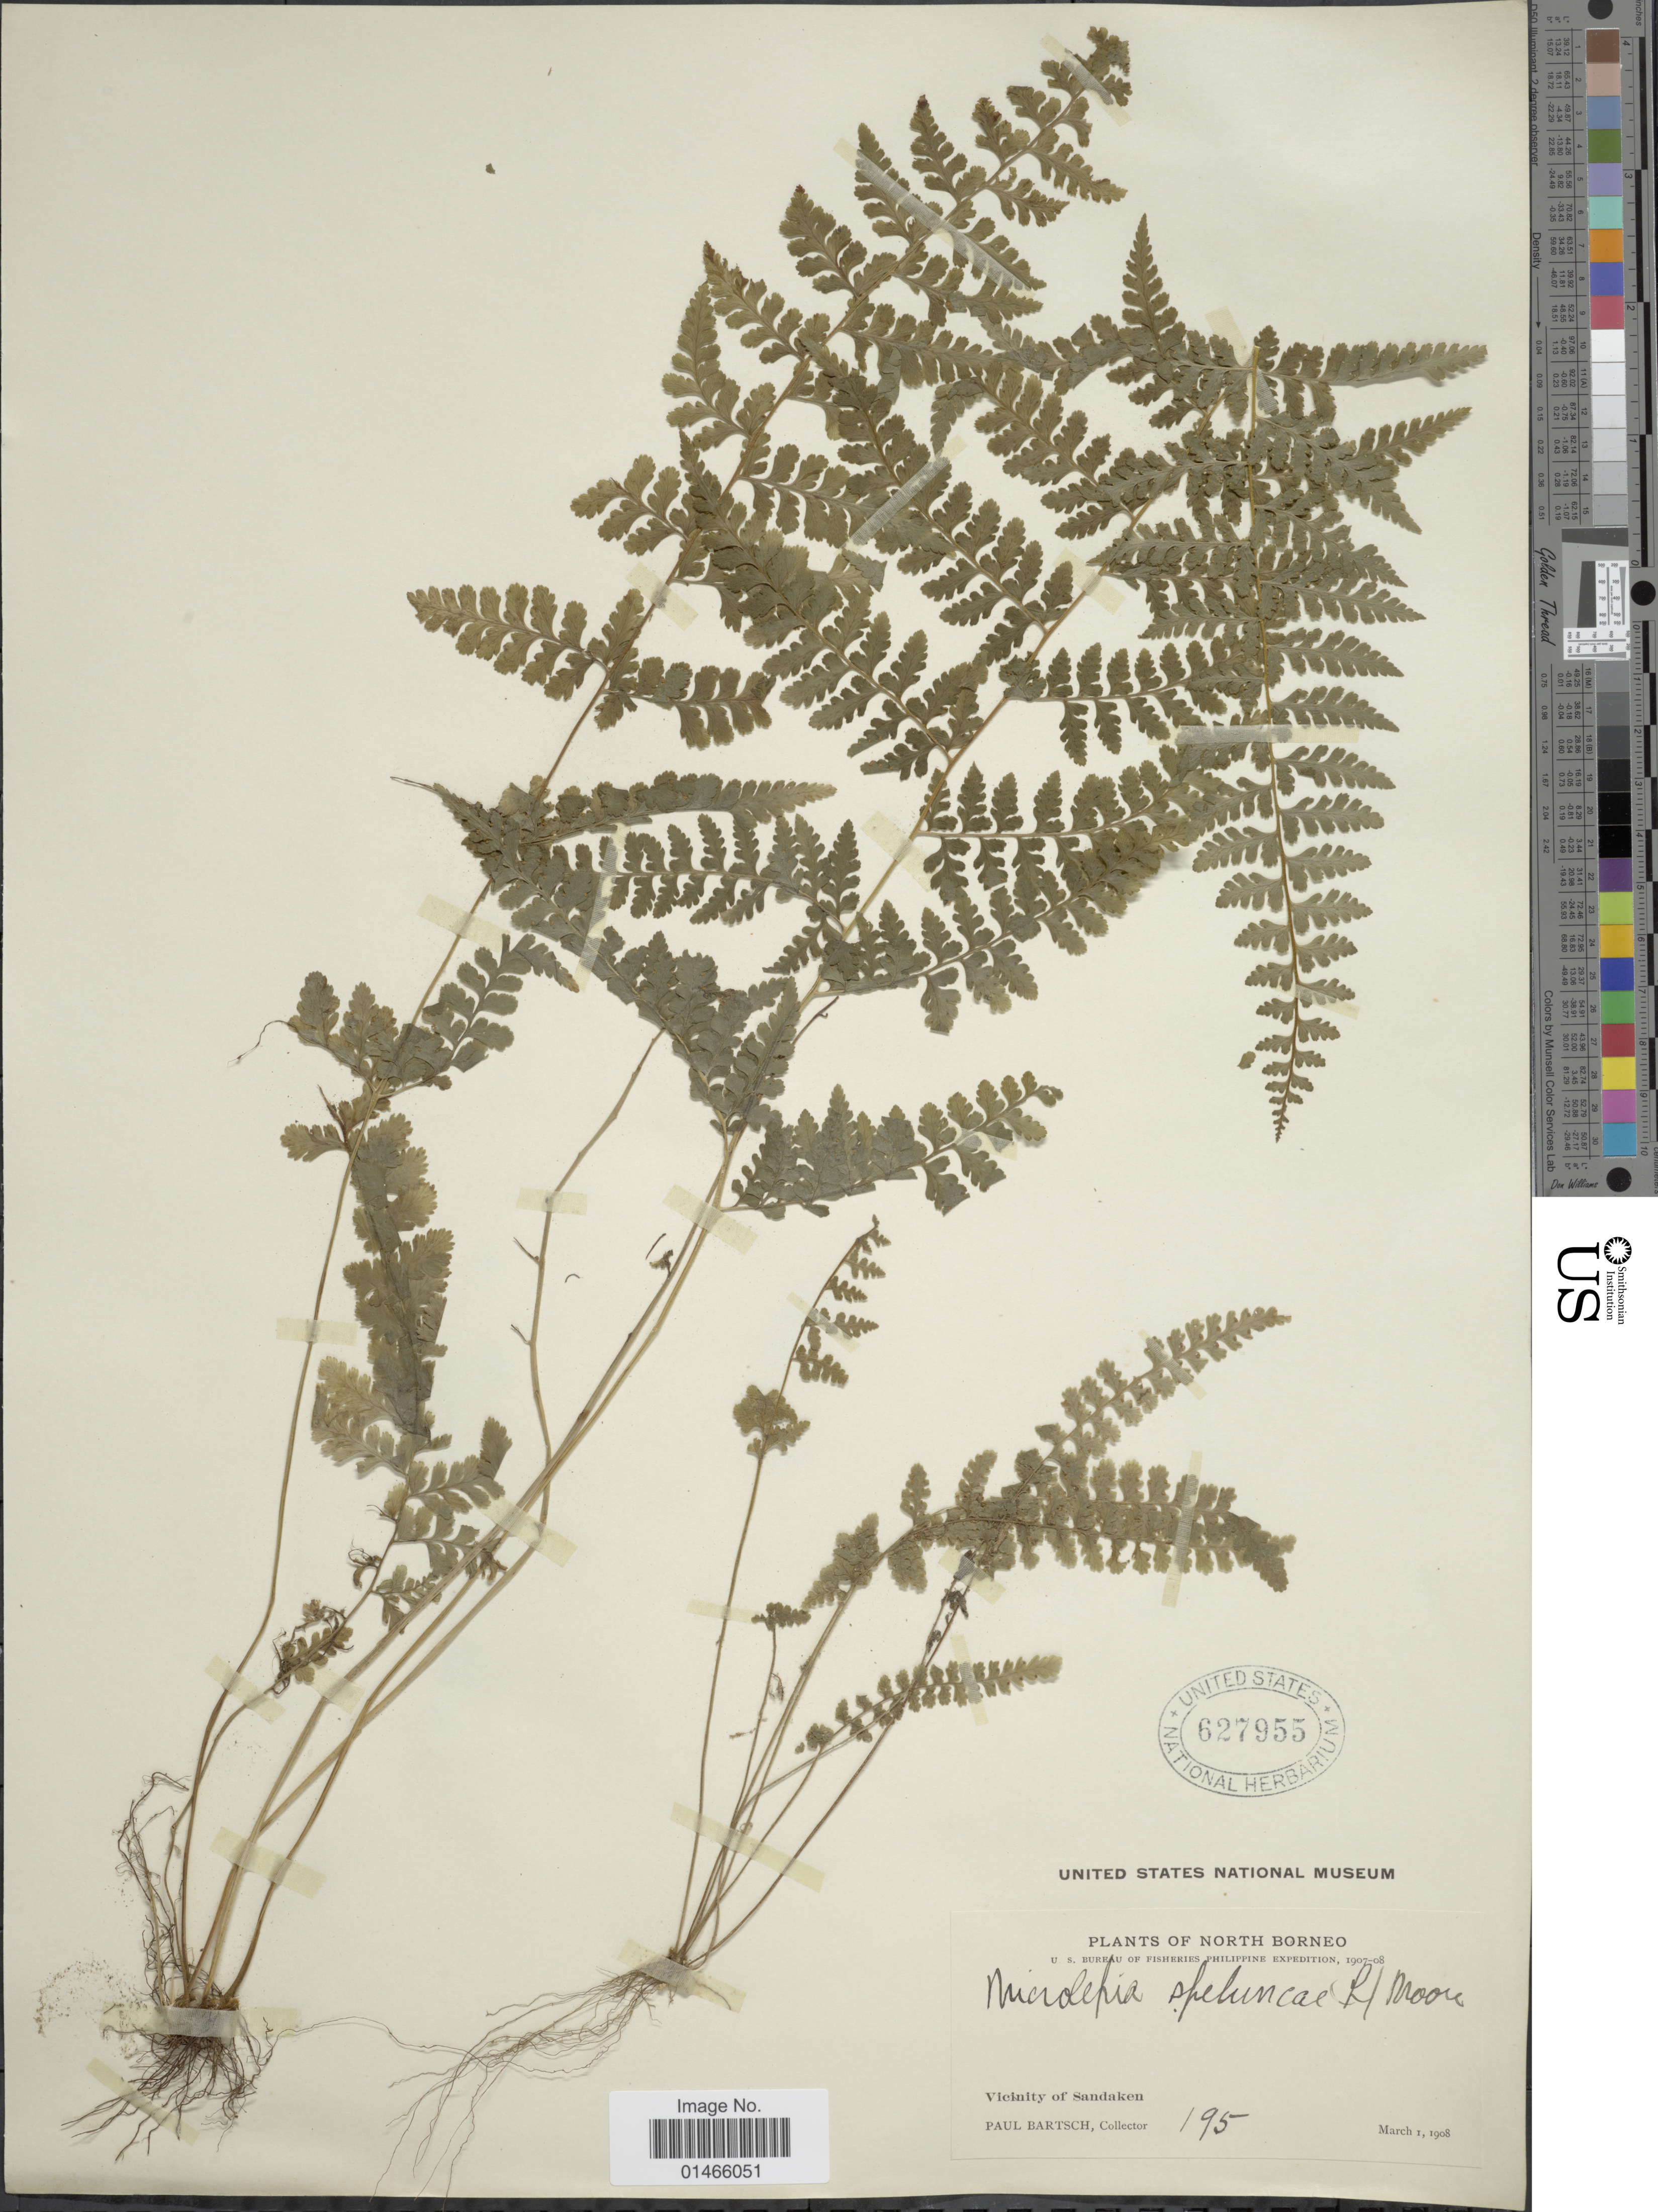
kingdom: Plantae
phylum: Tracheophyta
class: Polypodiopsida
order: Polypodiales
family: Dennstaedtiaceae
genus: Microlepia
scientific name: Microlepia pilosiuscula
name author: (Sm.) C.V. Morton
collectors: P. Bartsch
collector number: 195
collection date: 1908-03-01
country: Malaysia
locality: British North Borneo, Vicinity of Sandaken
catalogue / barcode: US 627955